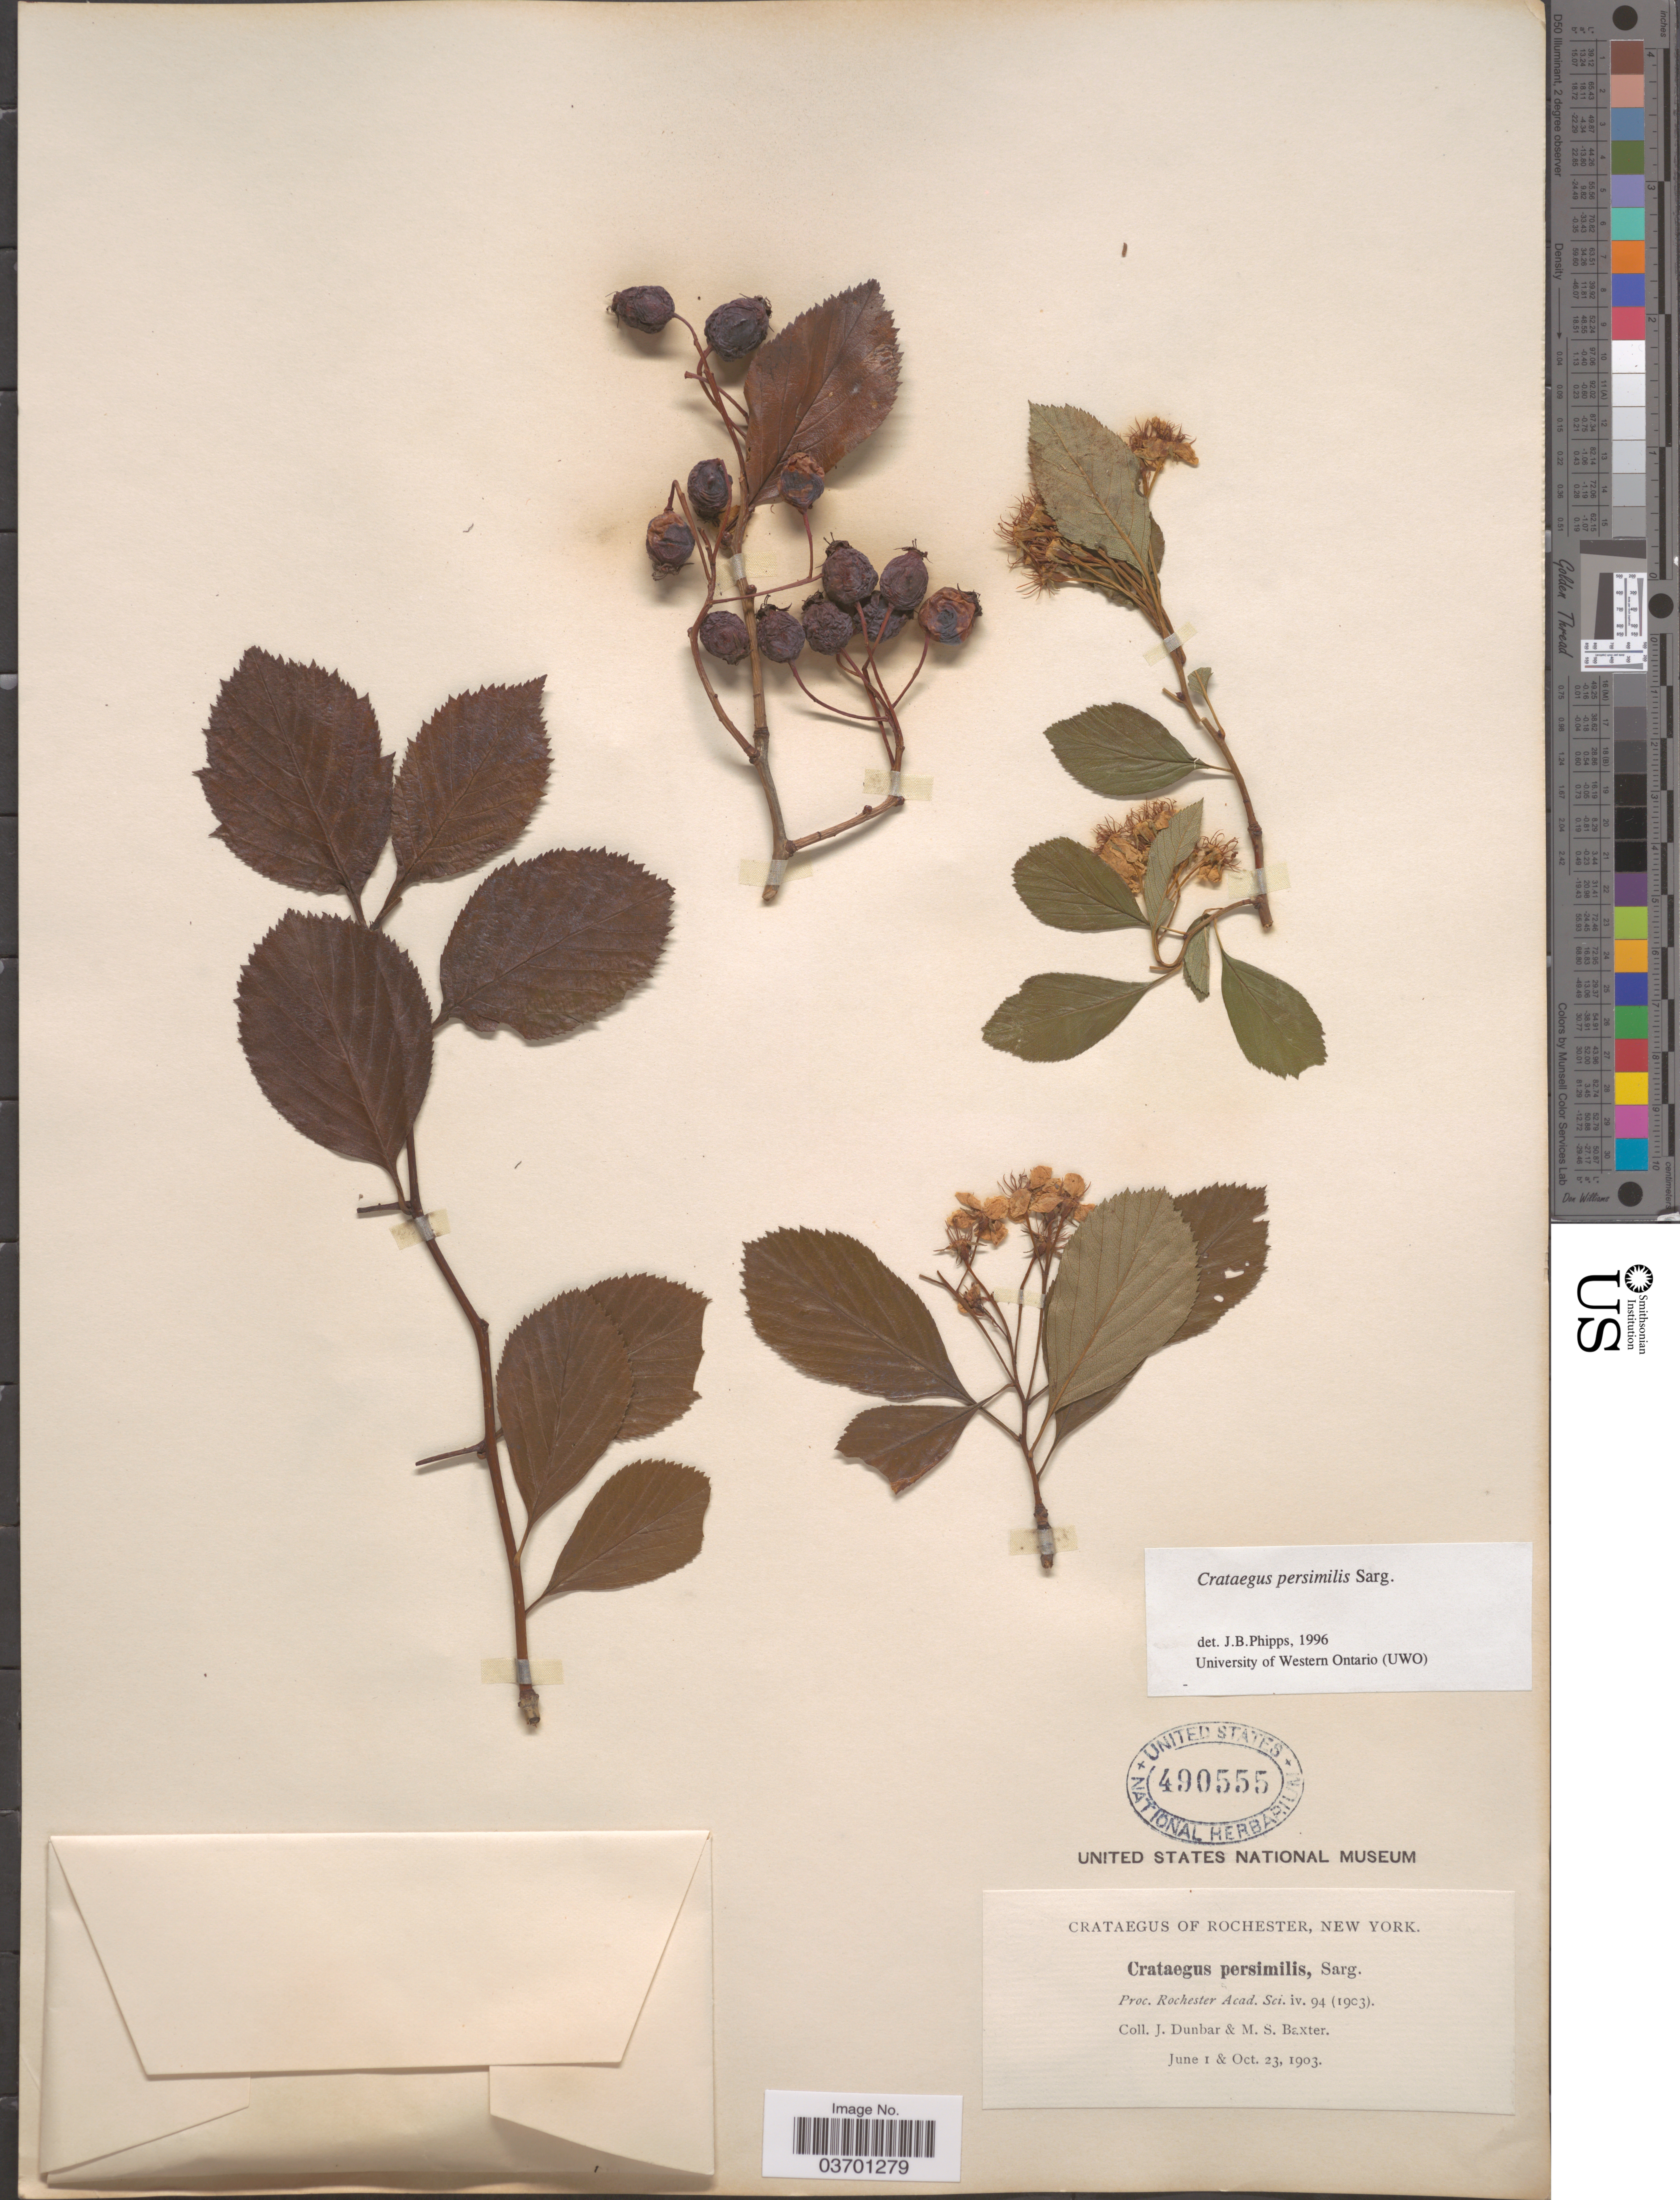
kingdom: Plantae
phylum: Tracheophyta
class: Magnoliopsida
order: Rosales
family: Rosaceae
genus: Crataegus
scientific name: Crataegus persimilis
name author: Sarg.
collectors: J. Dunbar & M. Baxter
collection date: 1903-06-01/1903-10-23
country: United States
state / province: New York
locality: Crataegus of Rochester.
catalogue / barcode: US 490555